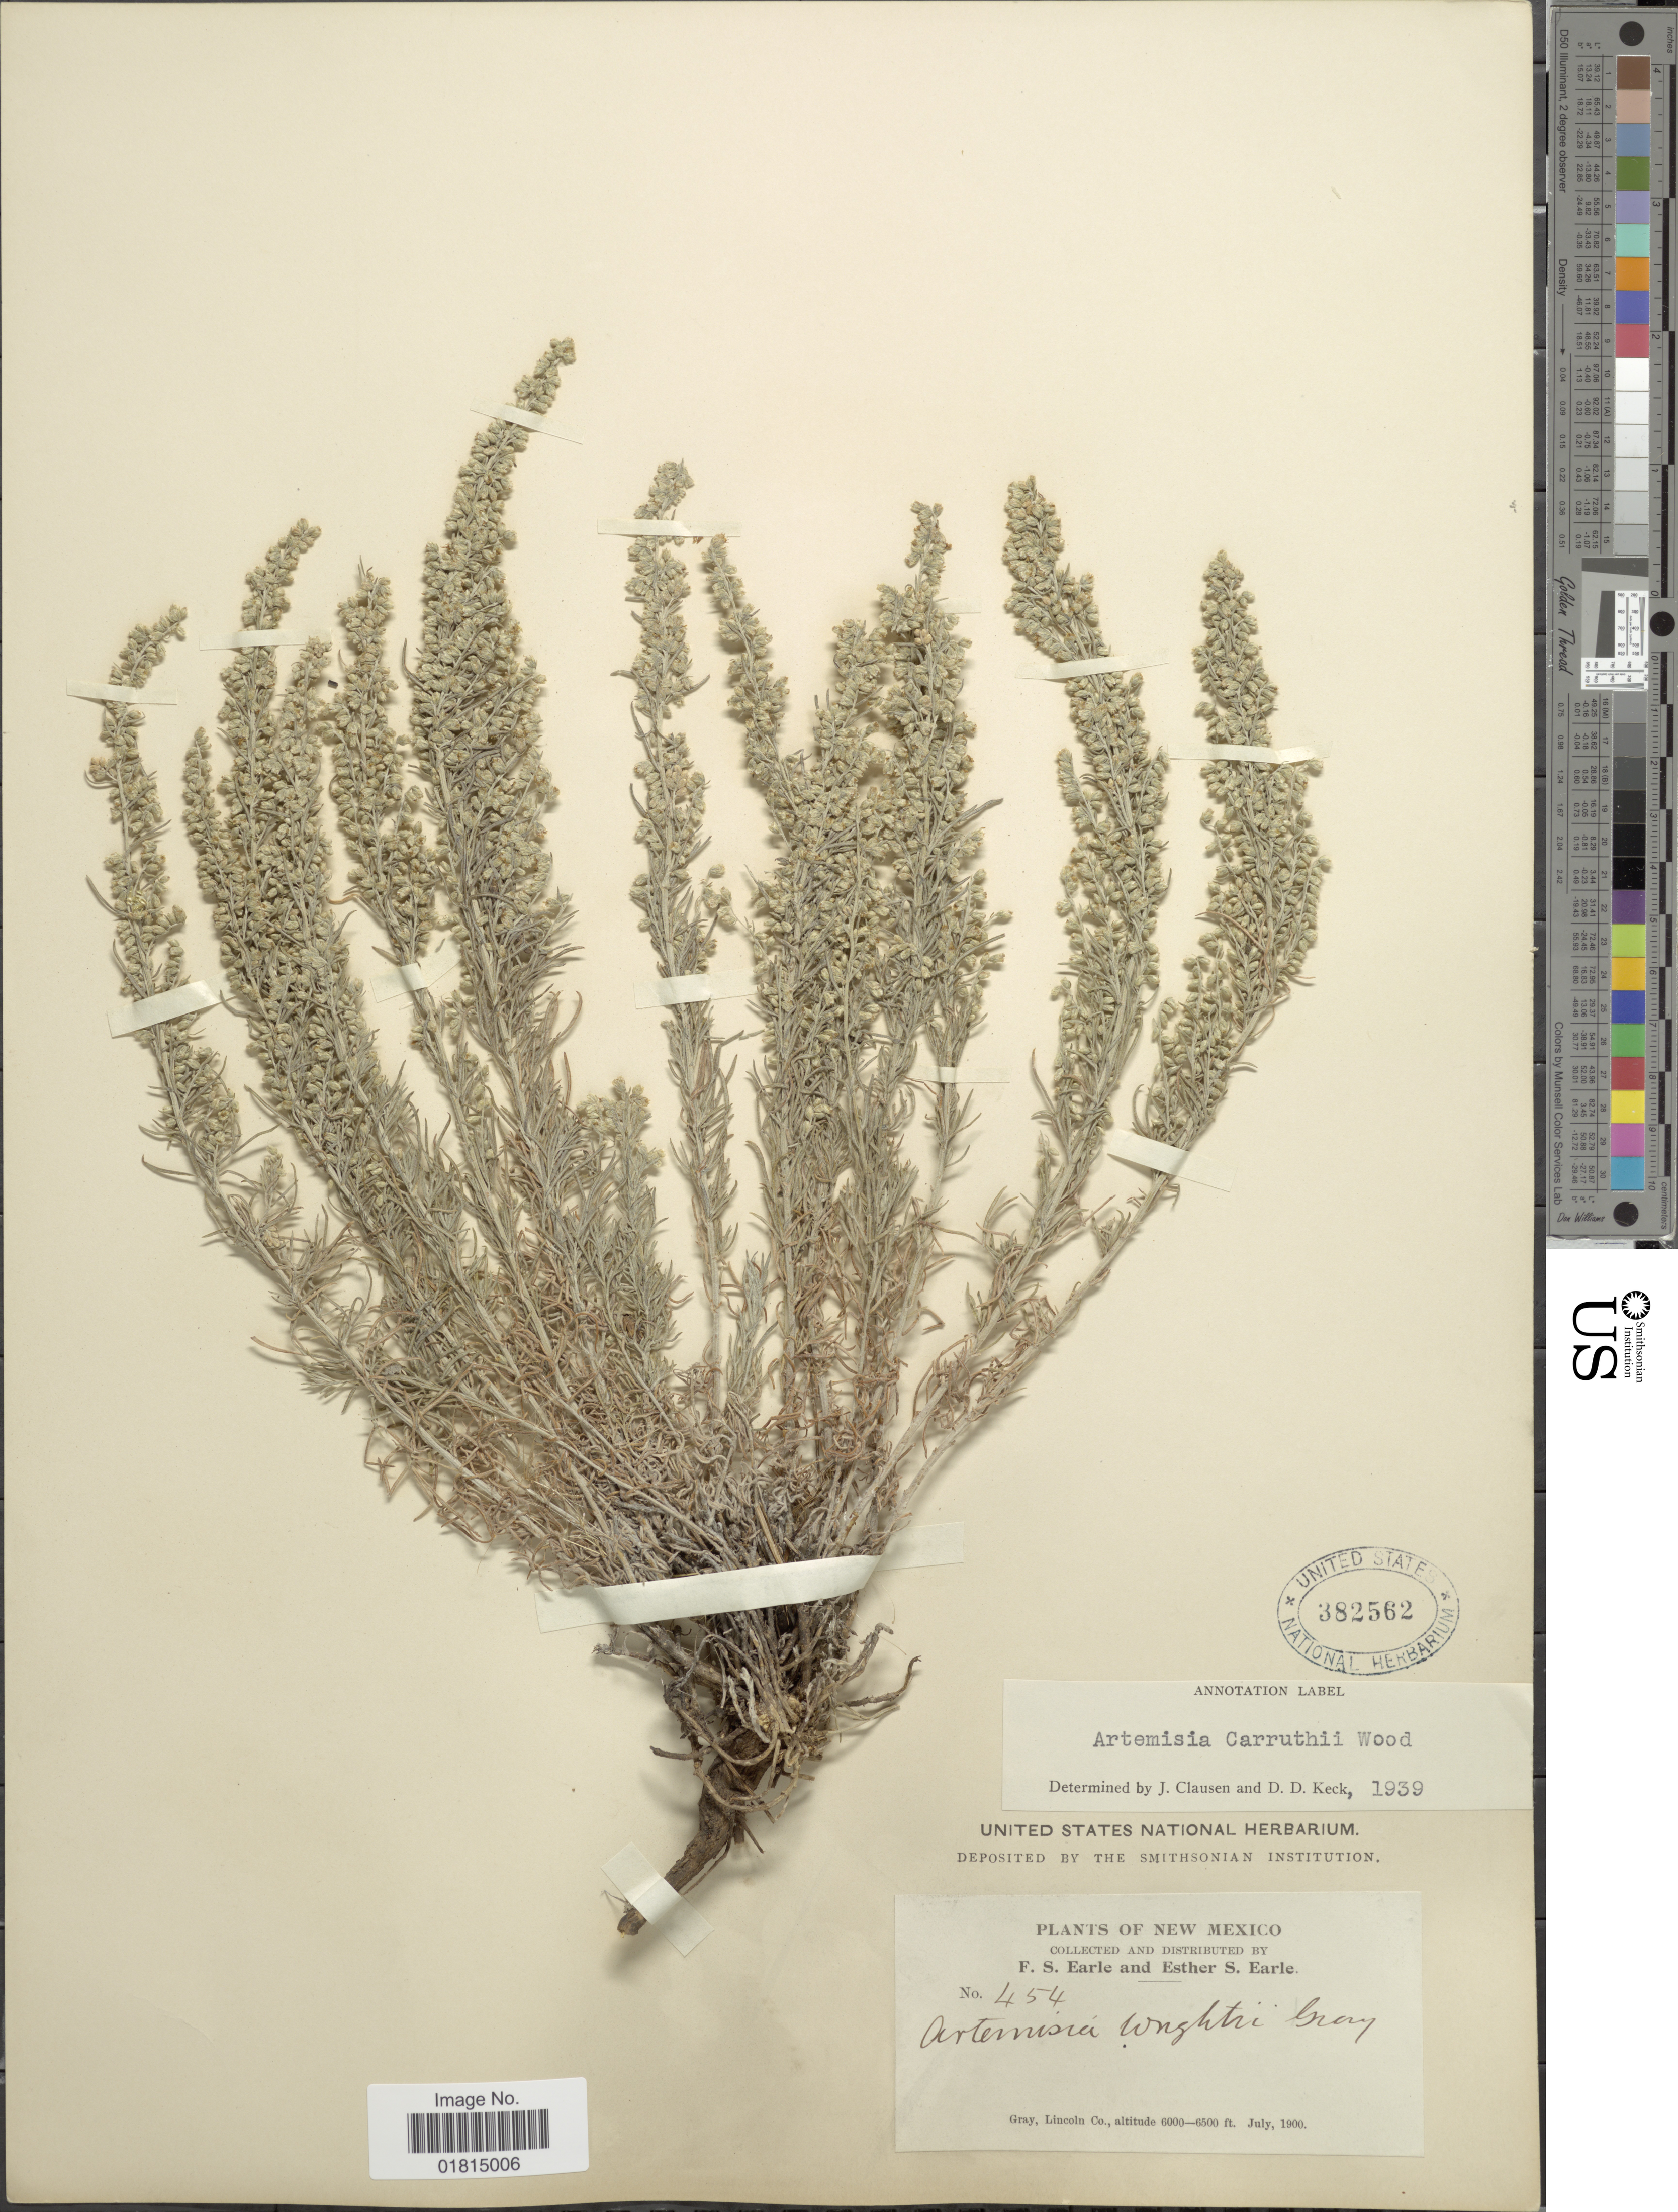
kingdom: Plantae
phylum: Tracheophyta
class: Magnoliopsida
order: Asterales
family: Asteraceae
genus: Artemisia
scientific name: Artemisia carruthii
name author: Alph. Wood ex Carruth.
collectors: F. S. Earle & E. S. Earle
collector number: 454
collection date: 1900-07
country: United States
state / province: New Mexico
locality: Gray, Lincoln Co.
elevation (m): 1829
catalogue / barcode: US 382562